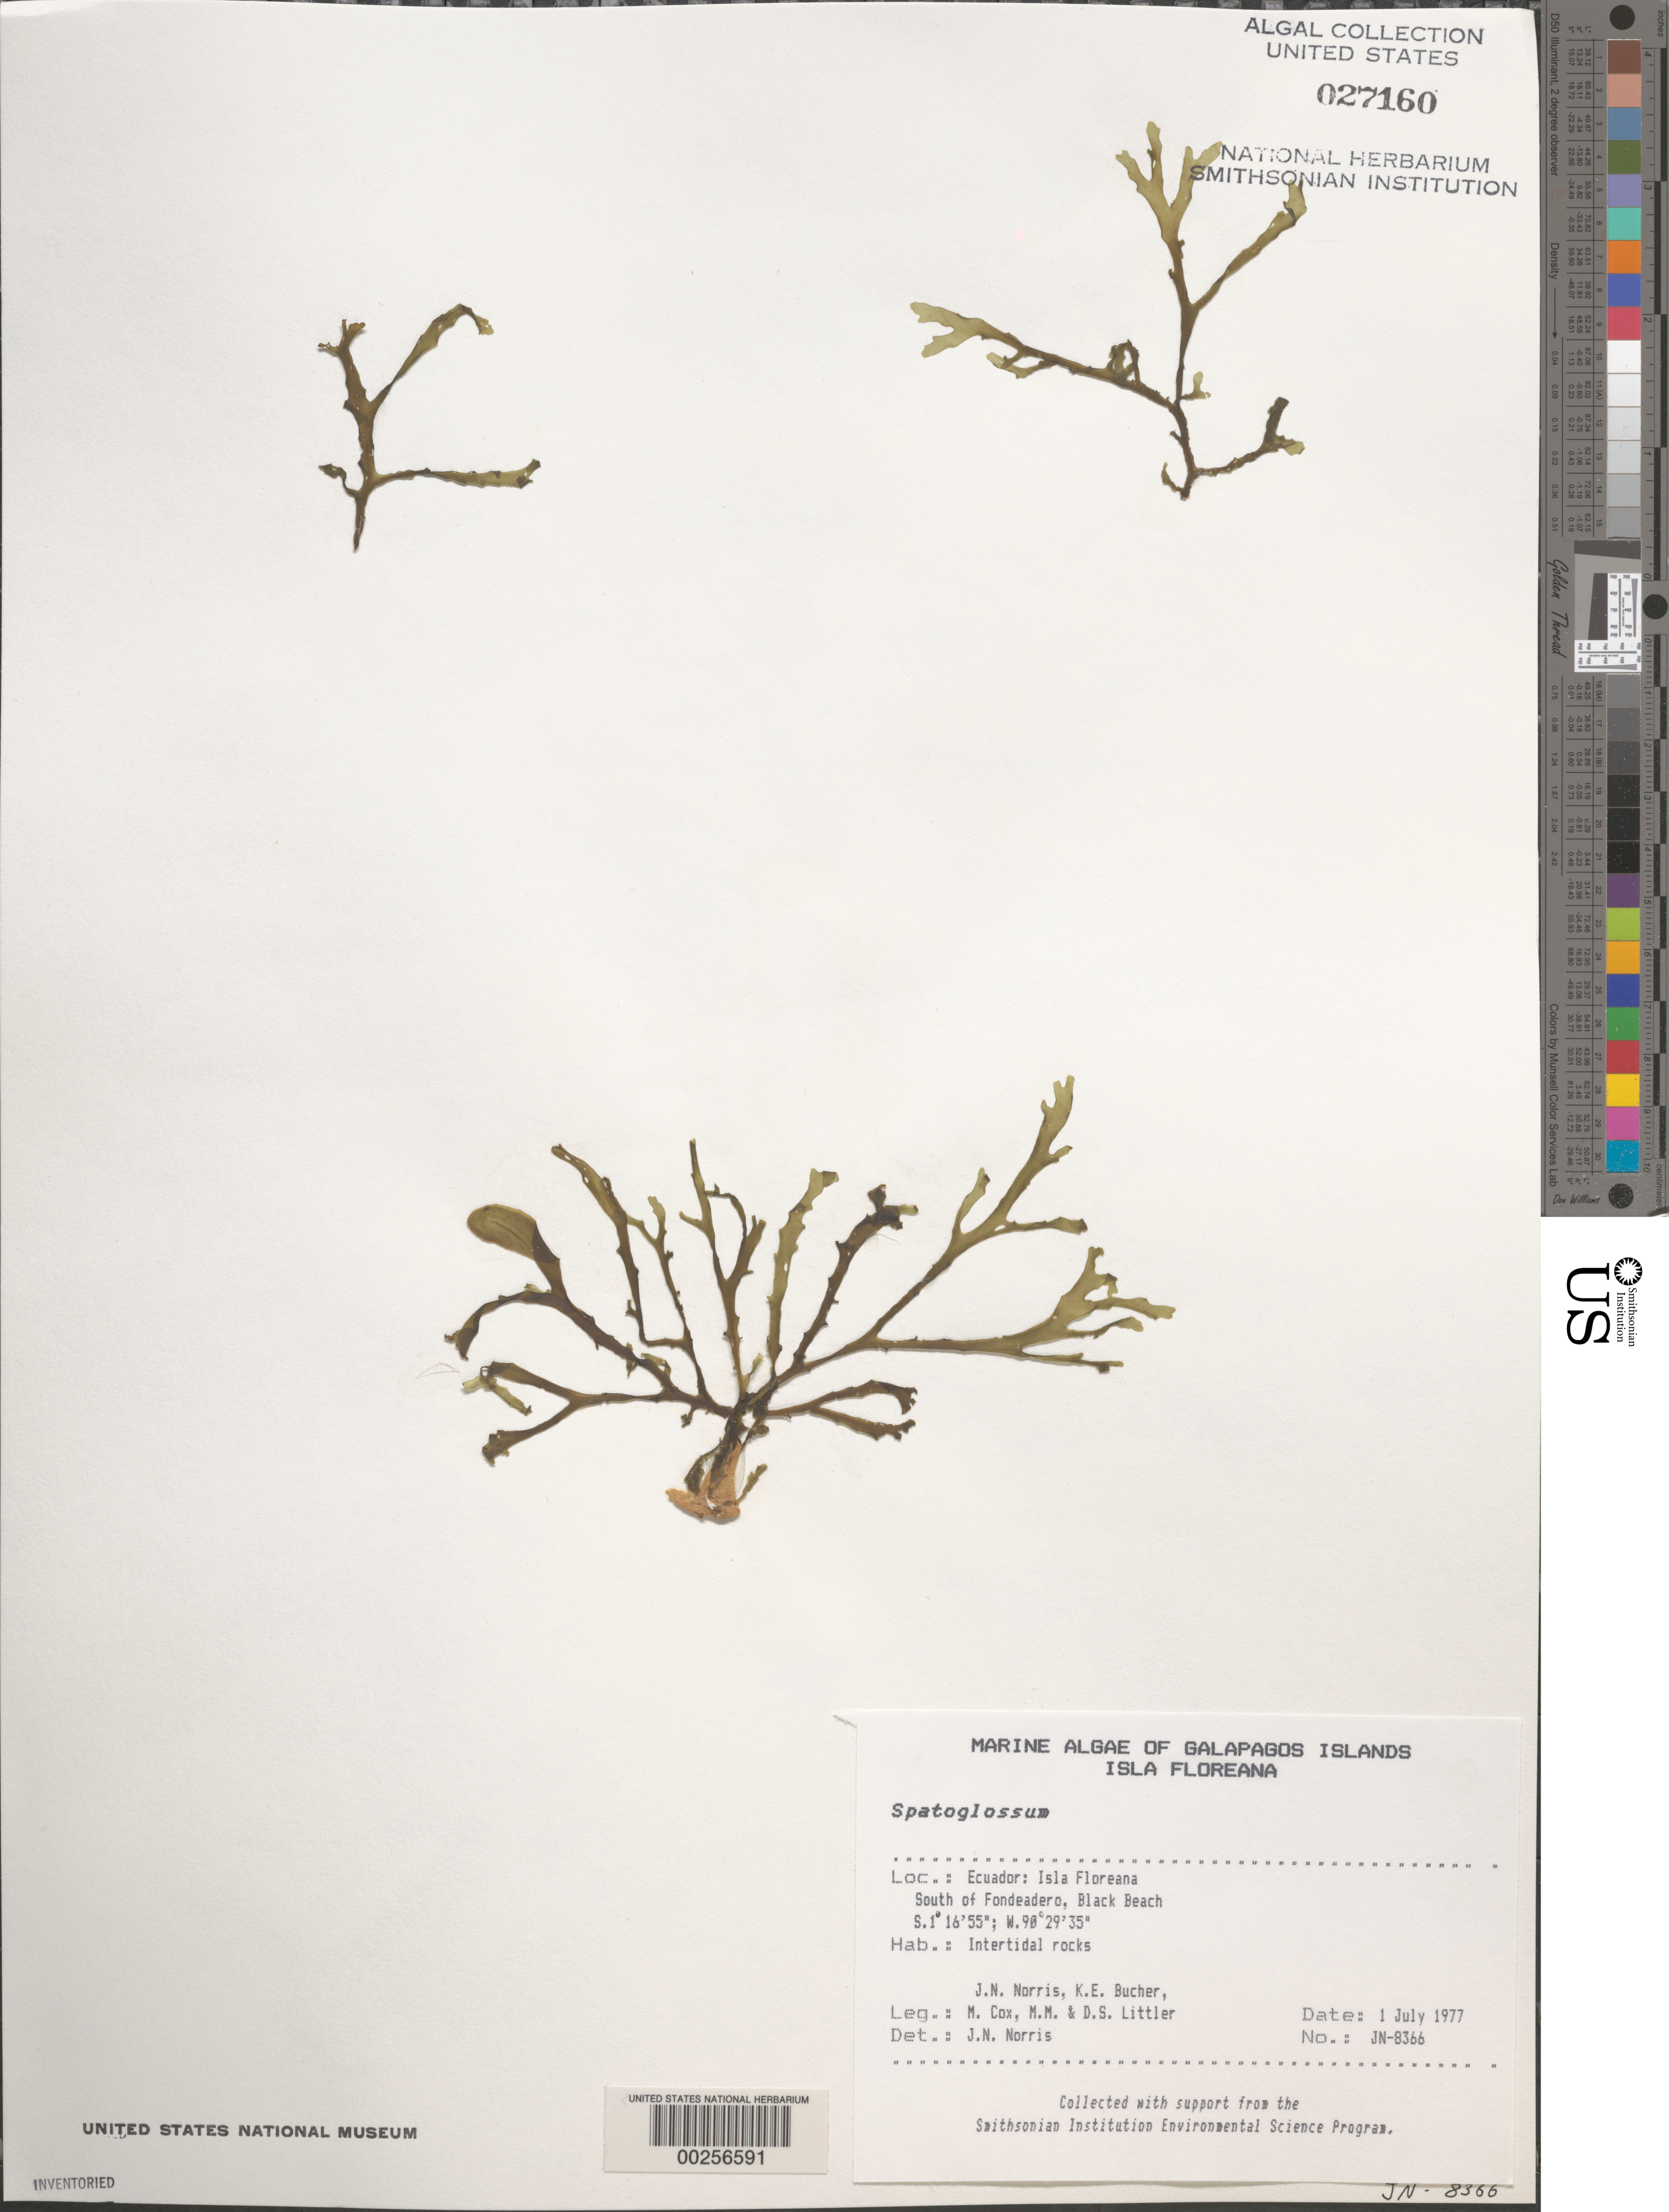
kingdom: Chromista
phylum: Ochrophyta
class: Phaeophyceae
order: Dictyotales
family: Dictyotaceae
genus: Spatoglossum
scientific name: Spatoglossum sp.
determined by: Norris, James N.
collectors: J. N. Norris, K. E. Bucher, M. Cox, M. M. Littler & D. S. Littler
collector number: JN-8366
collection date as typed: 01 Jul 1977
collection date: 1977-07-01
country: Ecuador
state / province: Colón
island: Floreana [Charles, Santa Maria]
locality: Black Beach south of Fondeadero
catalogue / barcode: US 27160